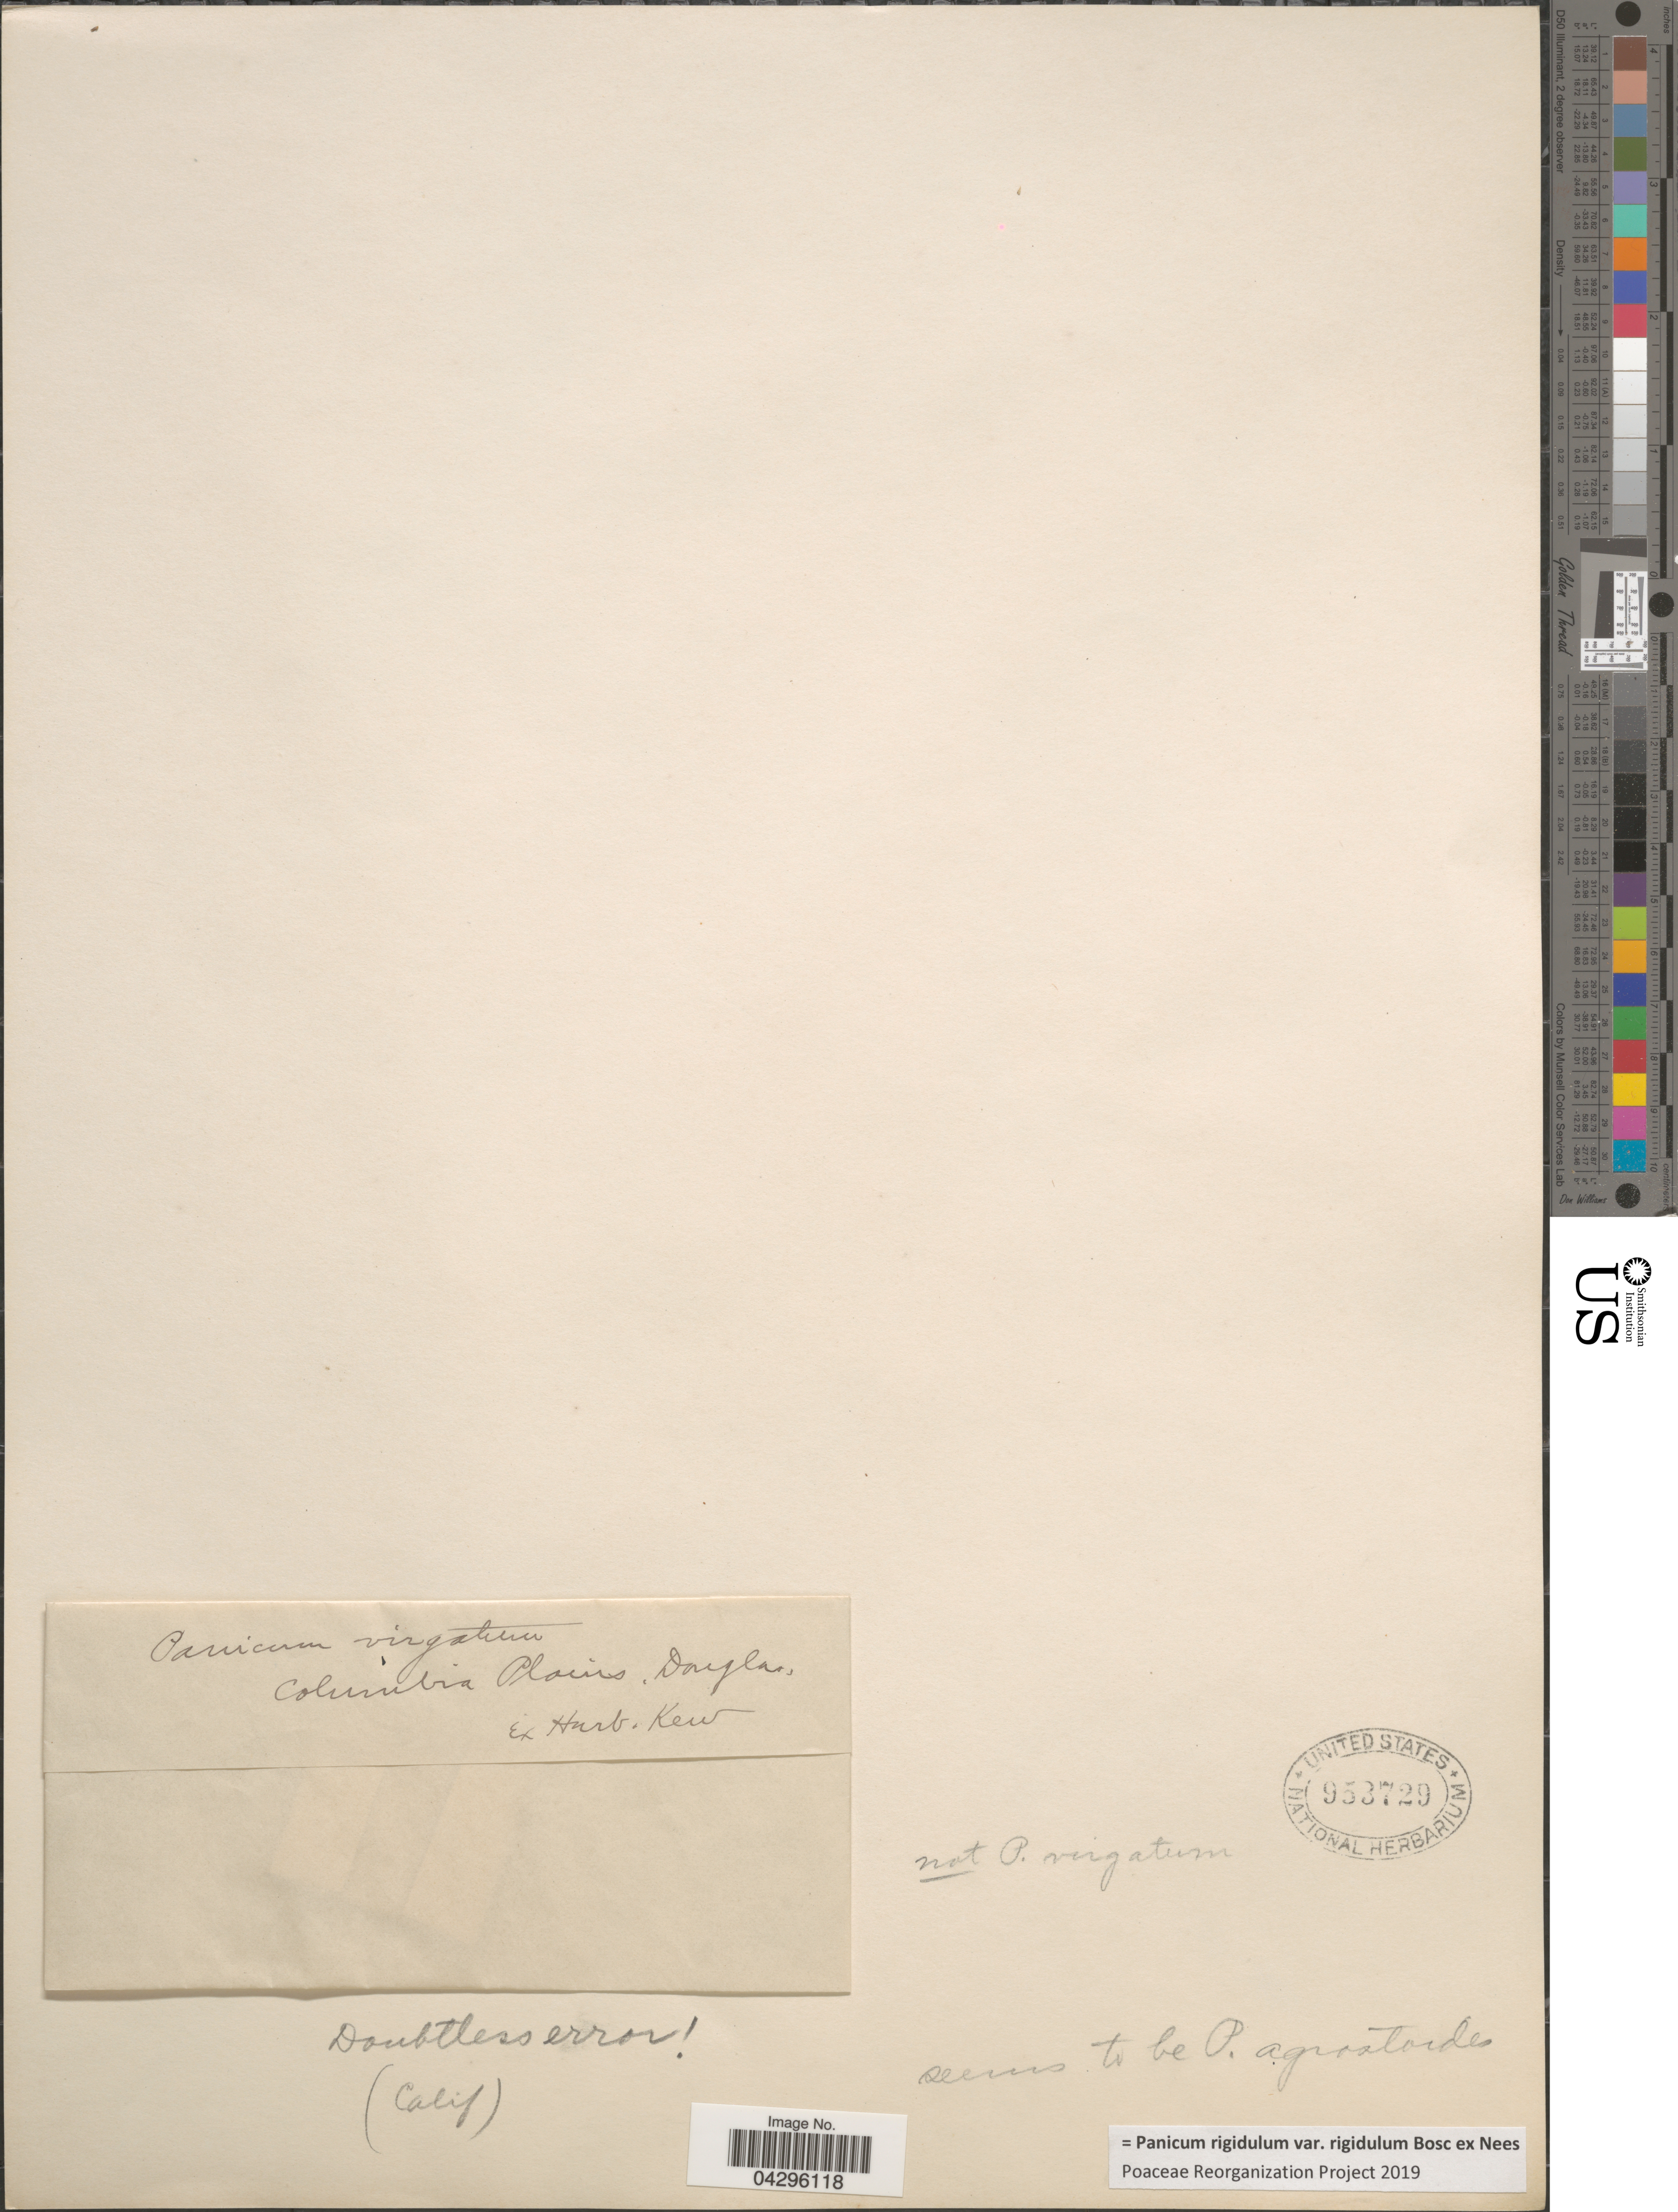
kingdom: Plantae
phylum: Tracheophyta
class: Liliopsida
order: Poales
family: Poaceae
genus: Panicum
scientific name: Panicum rigidulum var. rigidulum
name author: Bosc ex Nees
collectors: Ex Herb. Kewense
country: United States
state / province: California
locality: Columbia Plains, Douglas.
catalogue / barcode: US 953729